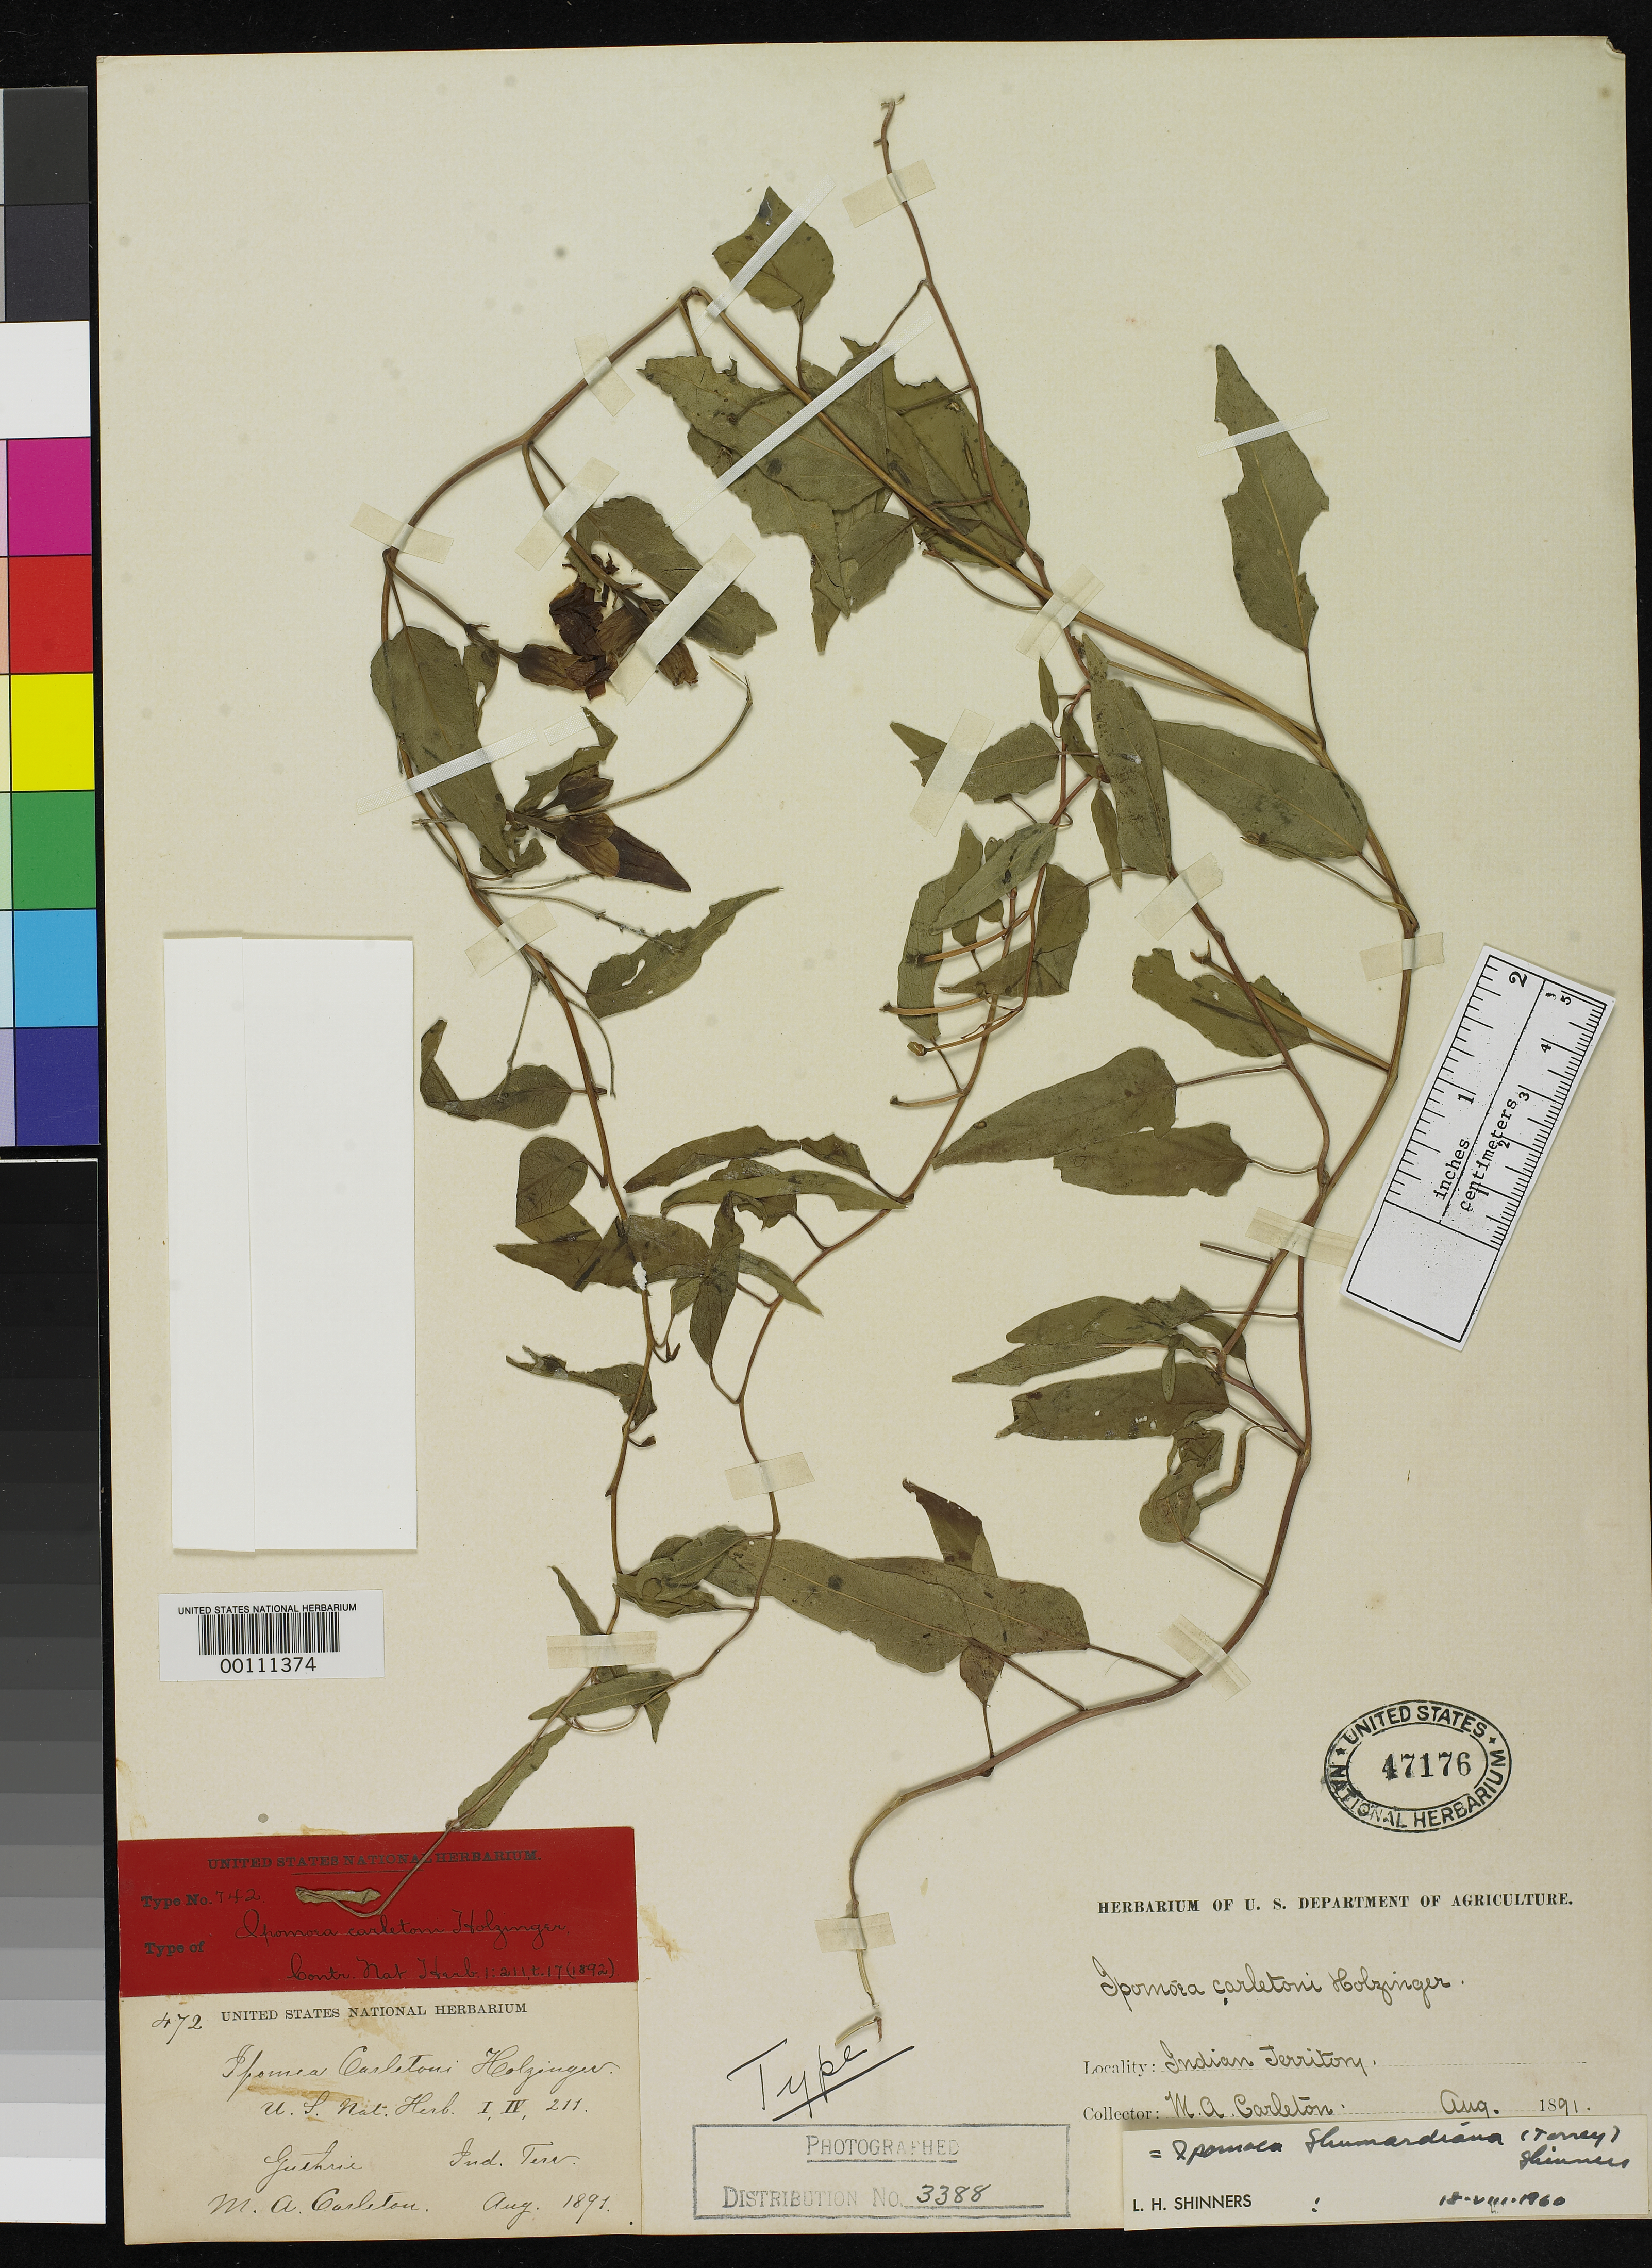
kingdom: Plantae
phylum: Tracheophyta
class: Magnoliopsida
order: Solanales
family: Convolvulaceae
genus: Ipomoea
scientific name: Ipomoea carletonii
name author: Holz.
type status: Type Collection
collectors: M. A. Carleton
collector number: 472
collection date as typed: Aug 1891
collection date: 1891-08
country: United States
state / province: Oklahoma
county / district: Logan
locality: Guthrie. Indian Territory.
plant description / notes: This sheet annotated "Type", = the holotype??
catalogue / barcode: US 47176